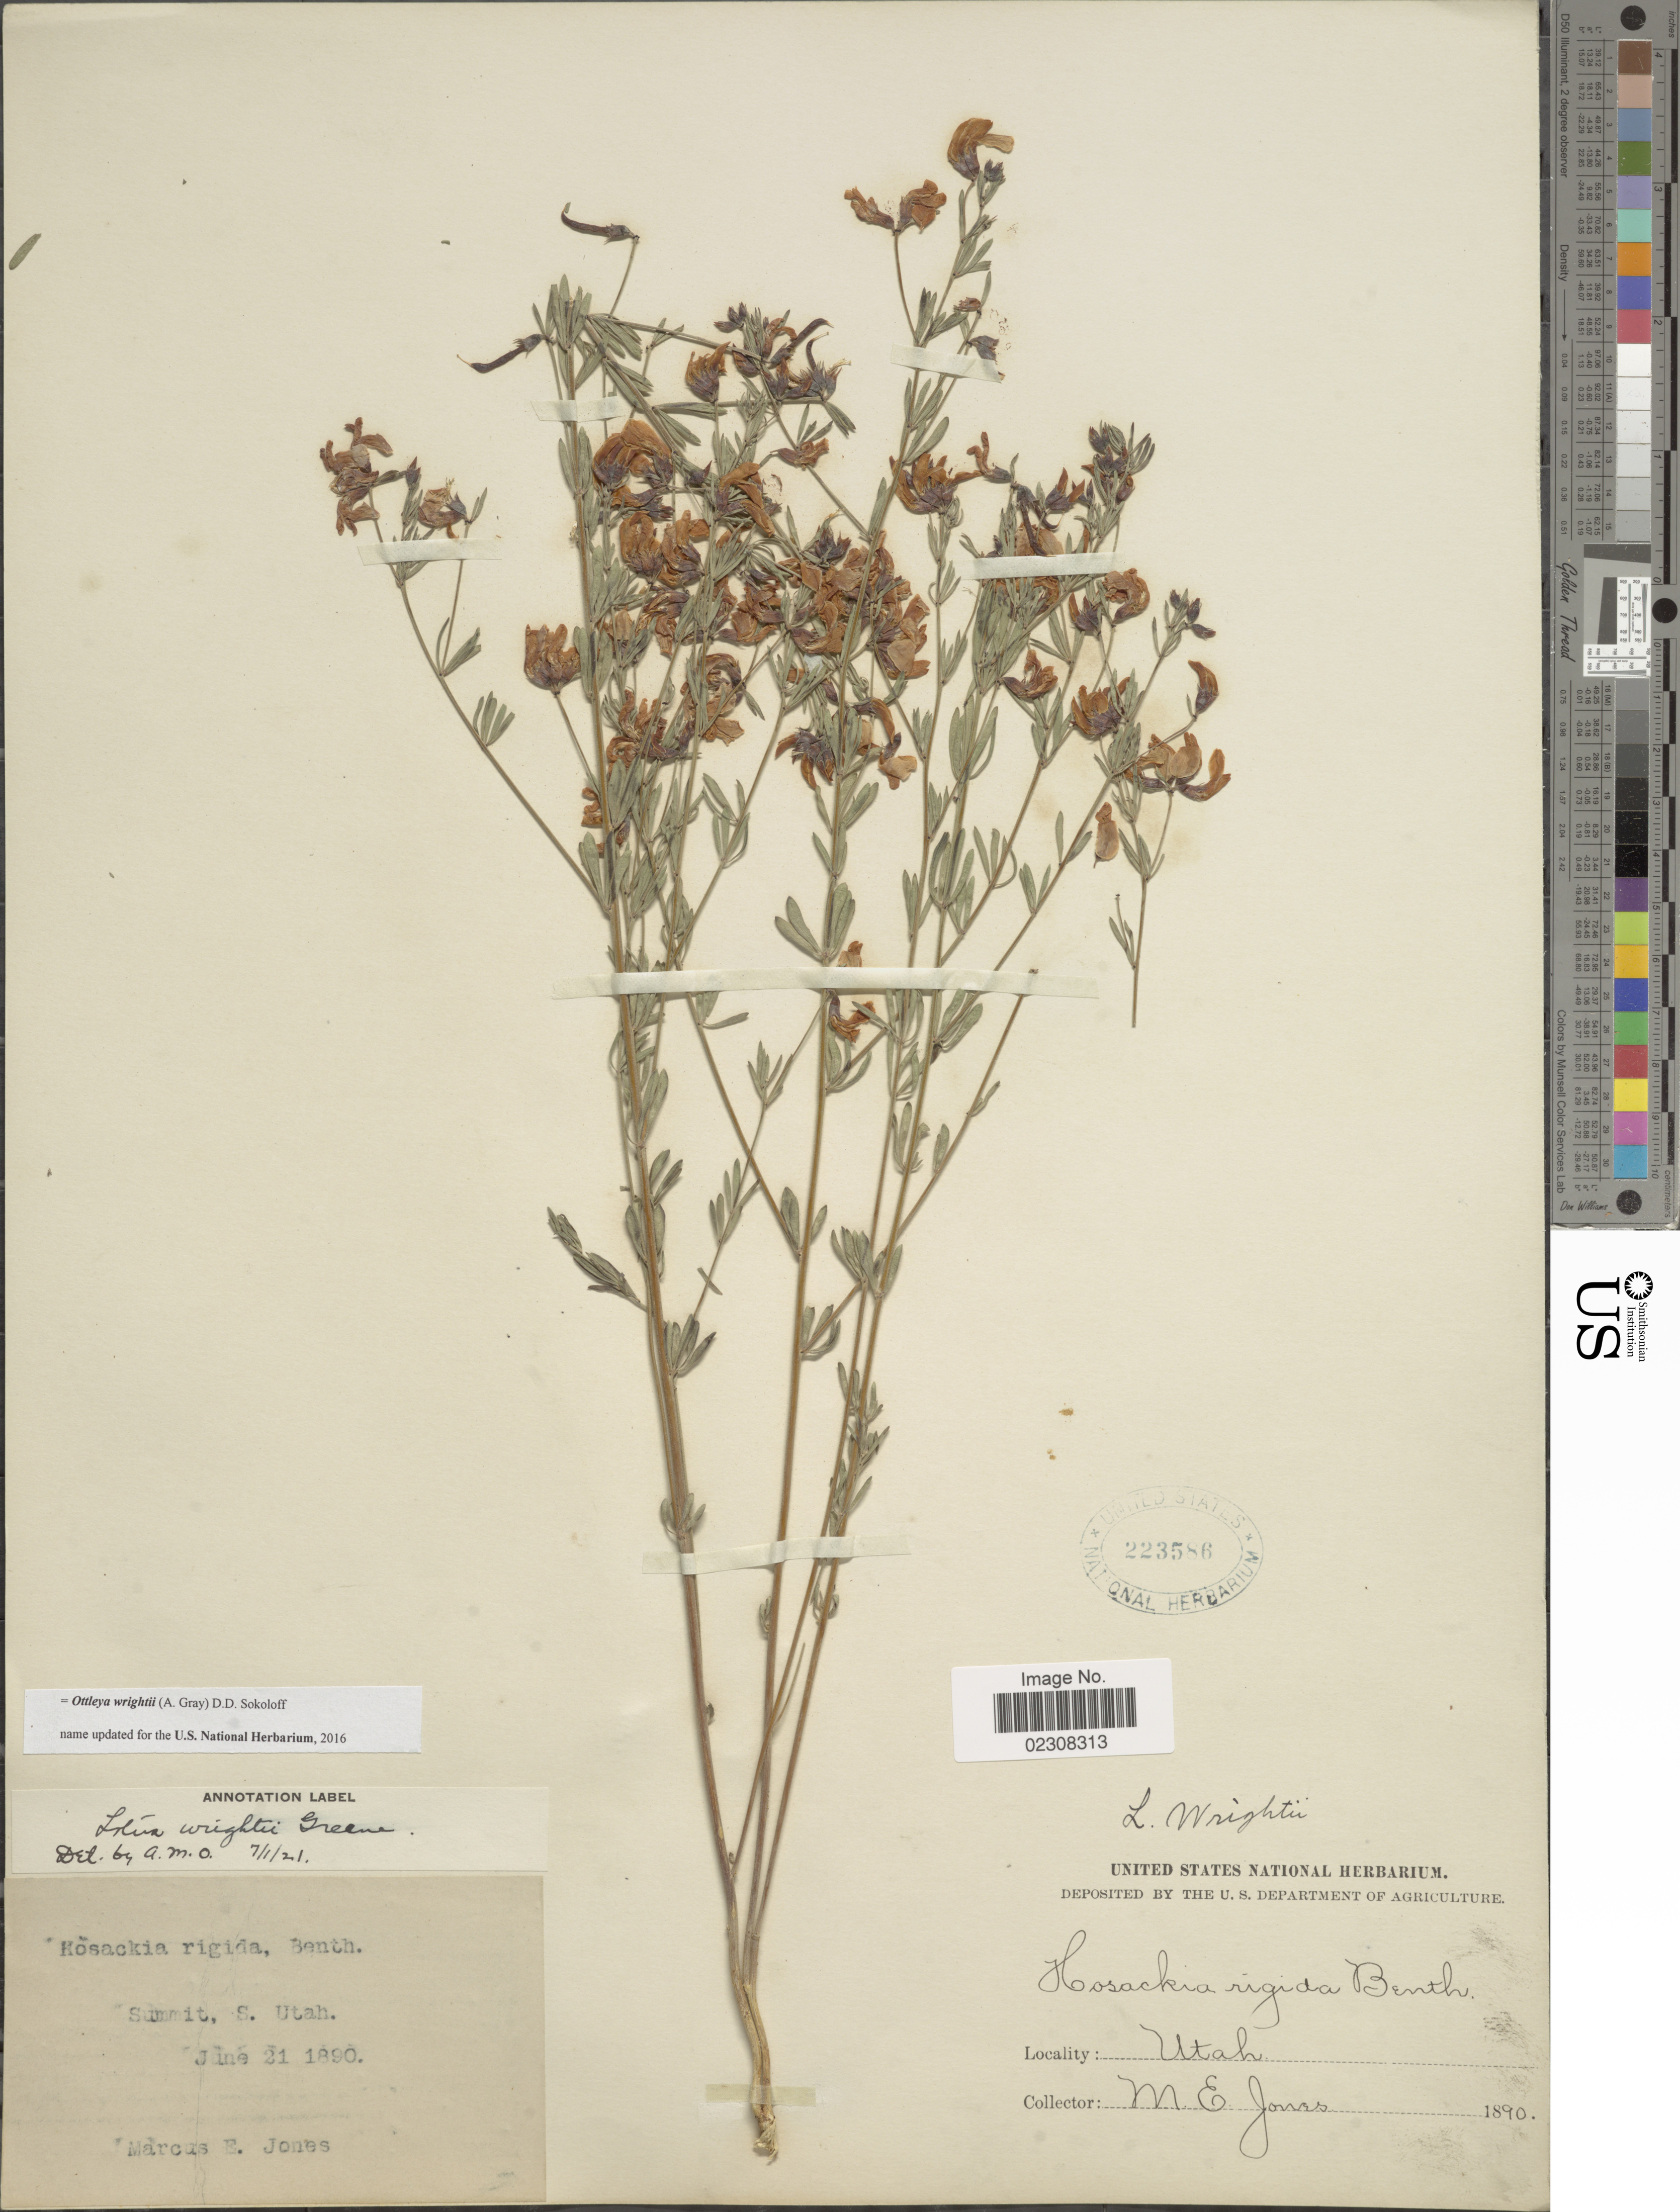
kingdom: Plantae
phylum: Tracheophyta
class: Magnoliopsida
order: Fabales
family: Fabaceae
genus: Ottleya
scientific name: Ottleya wrightii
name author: (A. Gray) D.D. Sokoloff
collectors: M. E. Jones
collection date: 1890-06-21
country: United States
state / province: Utah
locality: Summit, S. Utah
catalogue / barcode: US 223586